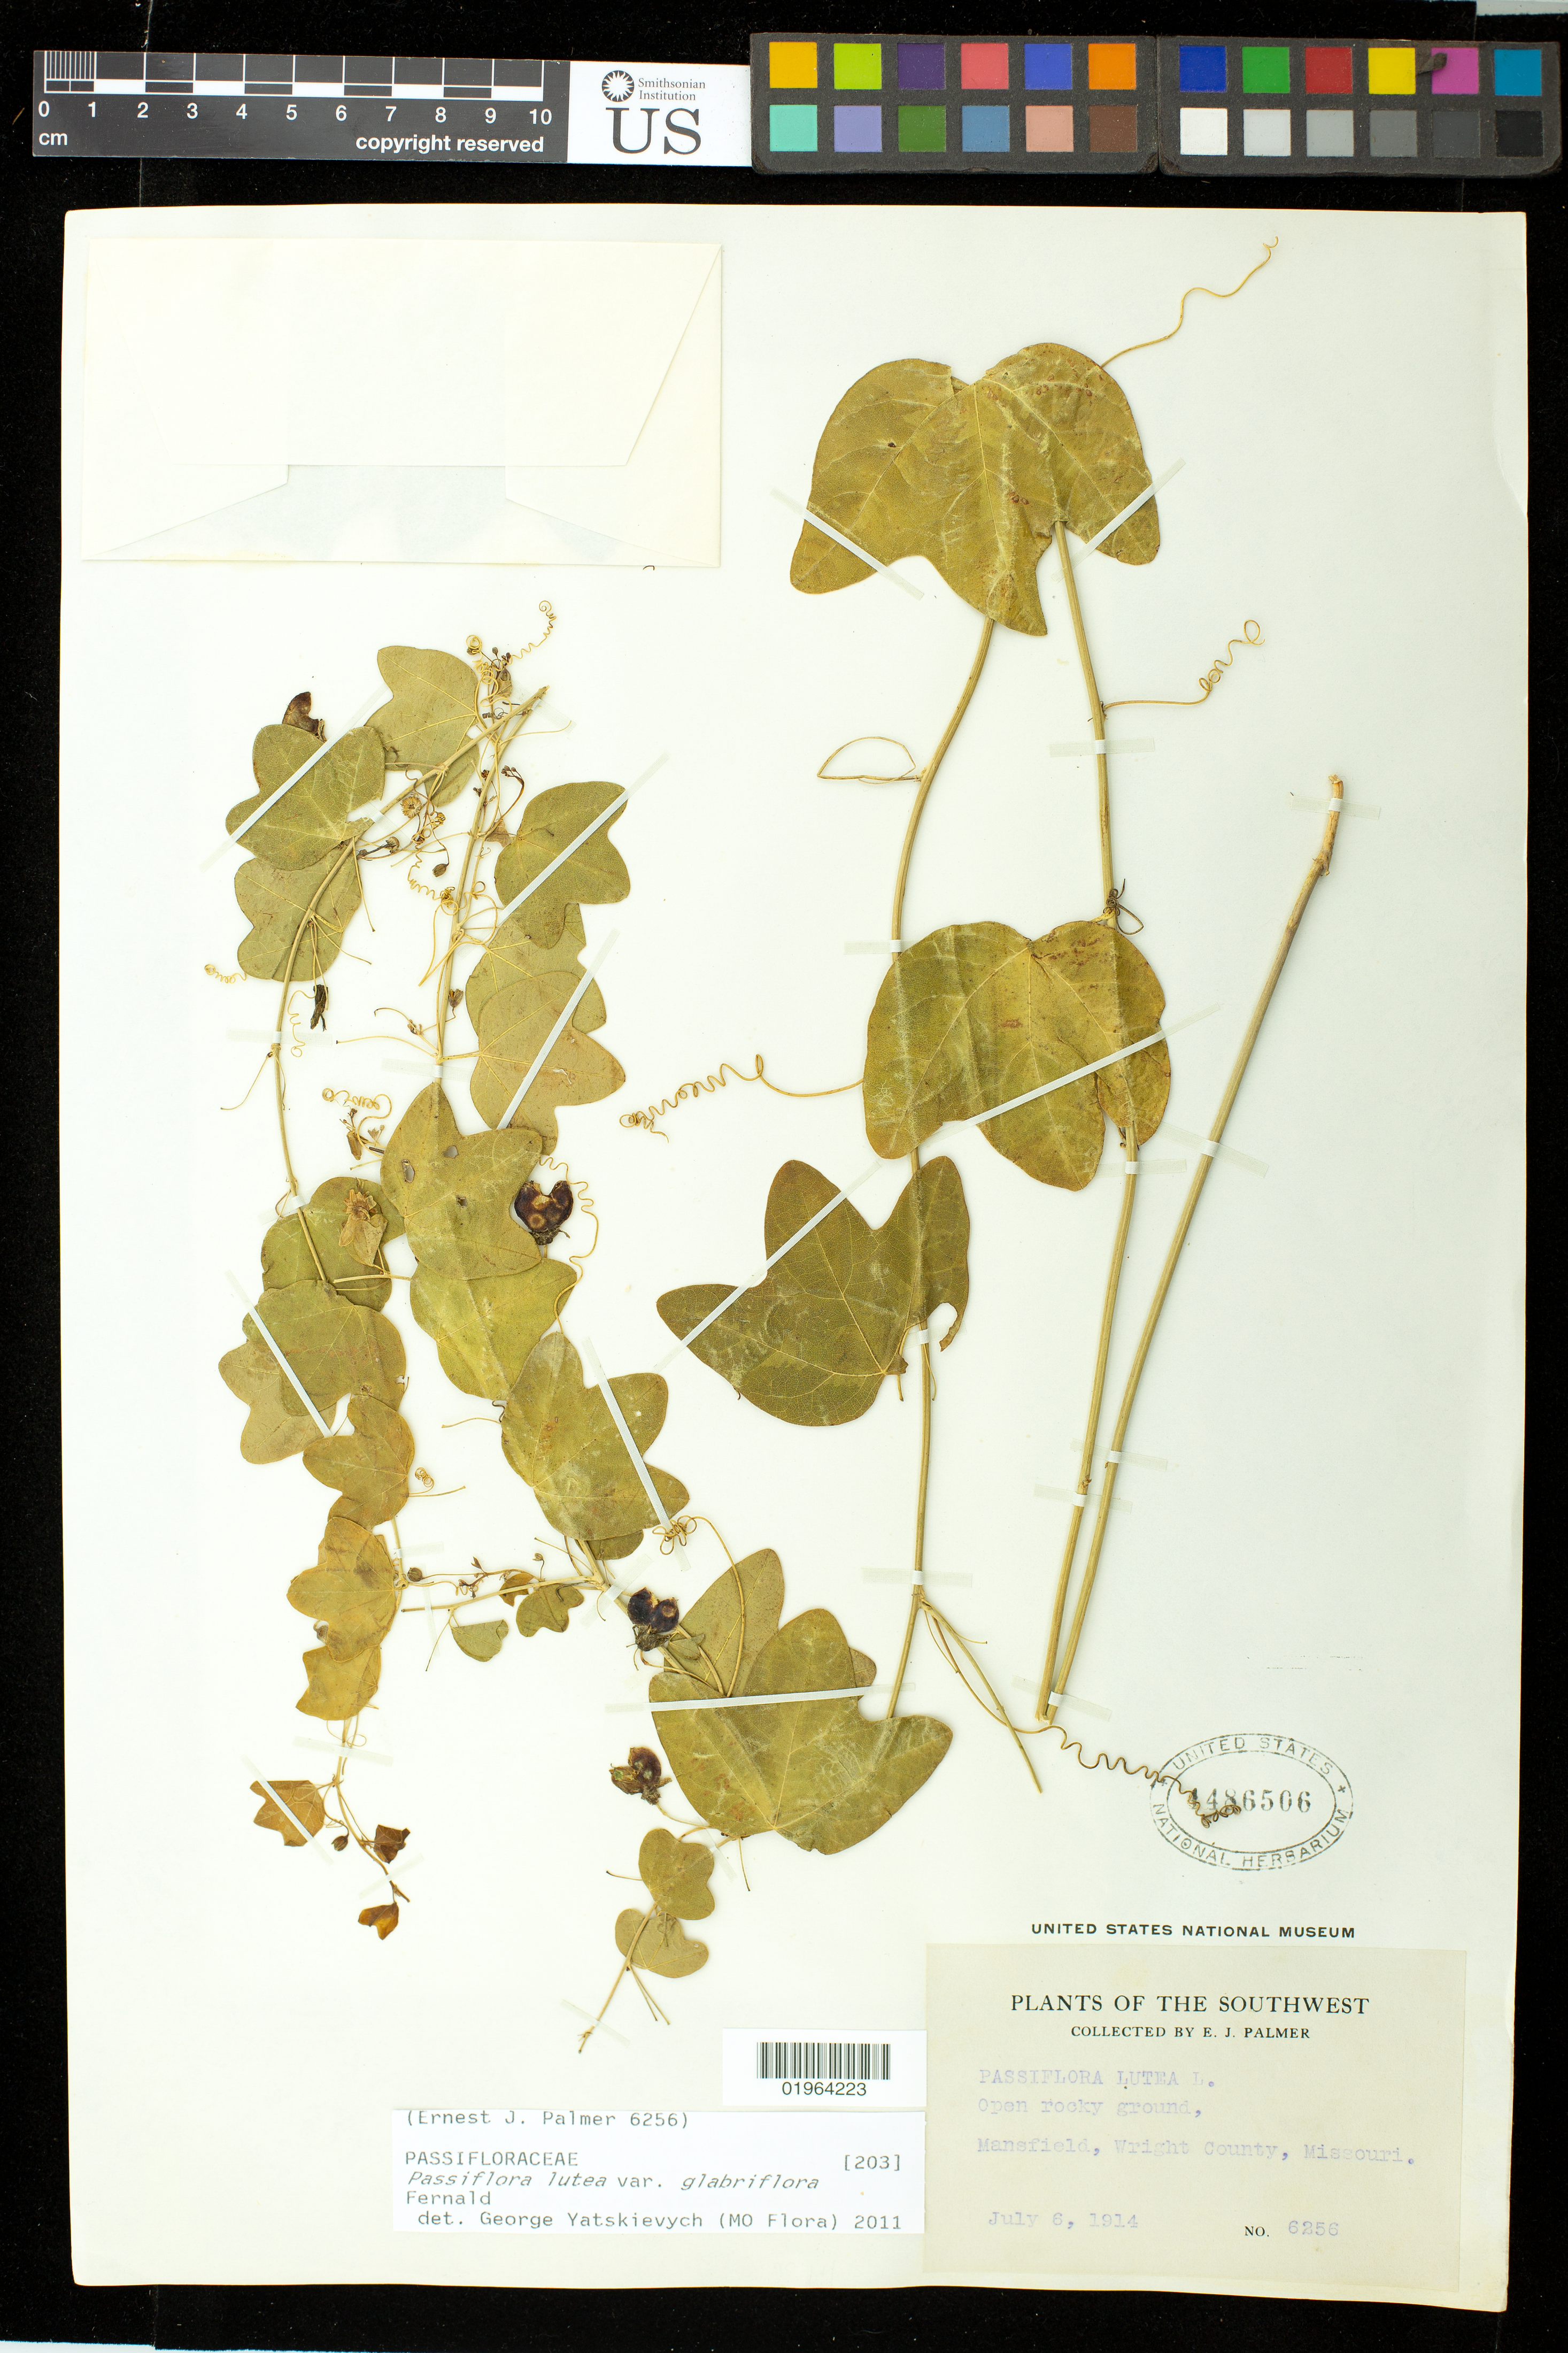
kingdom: Plantae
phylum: Tracheophyta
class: Magnoliopsida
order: Malpighiales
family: Passifloraceae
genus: Passiflora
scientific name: Passiflora lutea var. glabriflora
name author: Fernald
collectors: E. J. Palmer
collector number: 6256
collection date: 1914-07-06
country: United States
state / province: Missouri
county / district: Wright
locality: Mansfield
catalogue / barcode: US 1486506